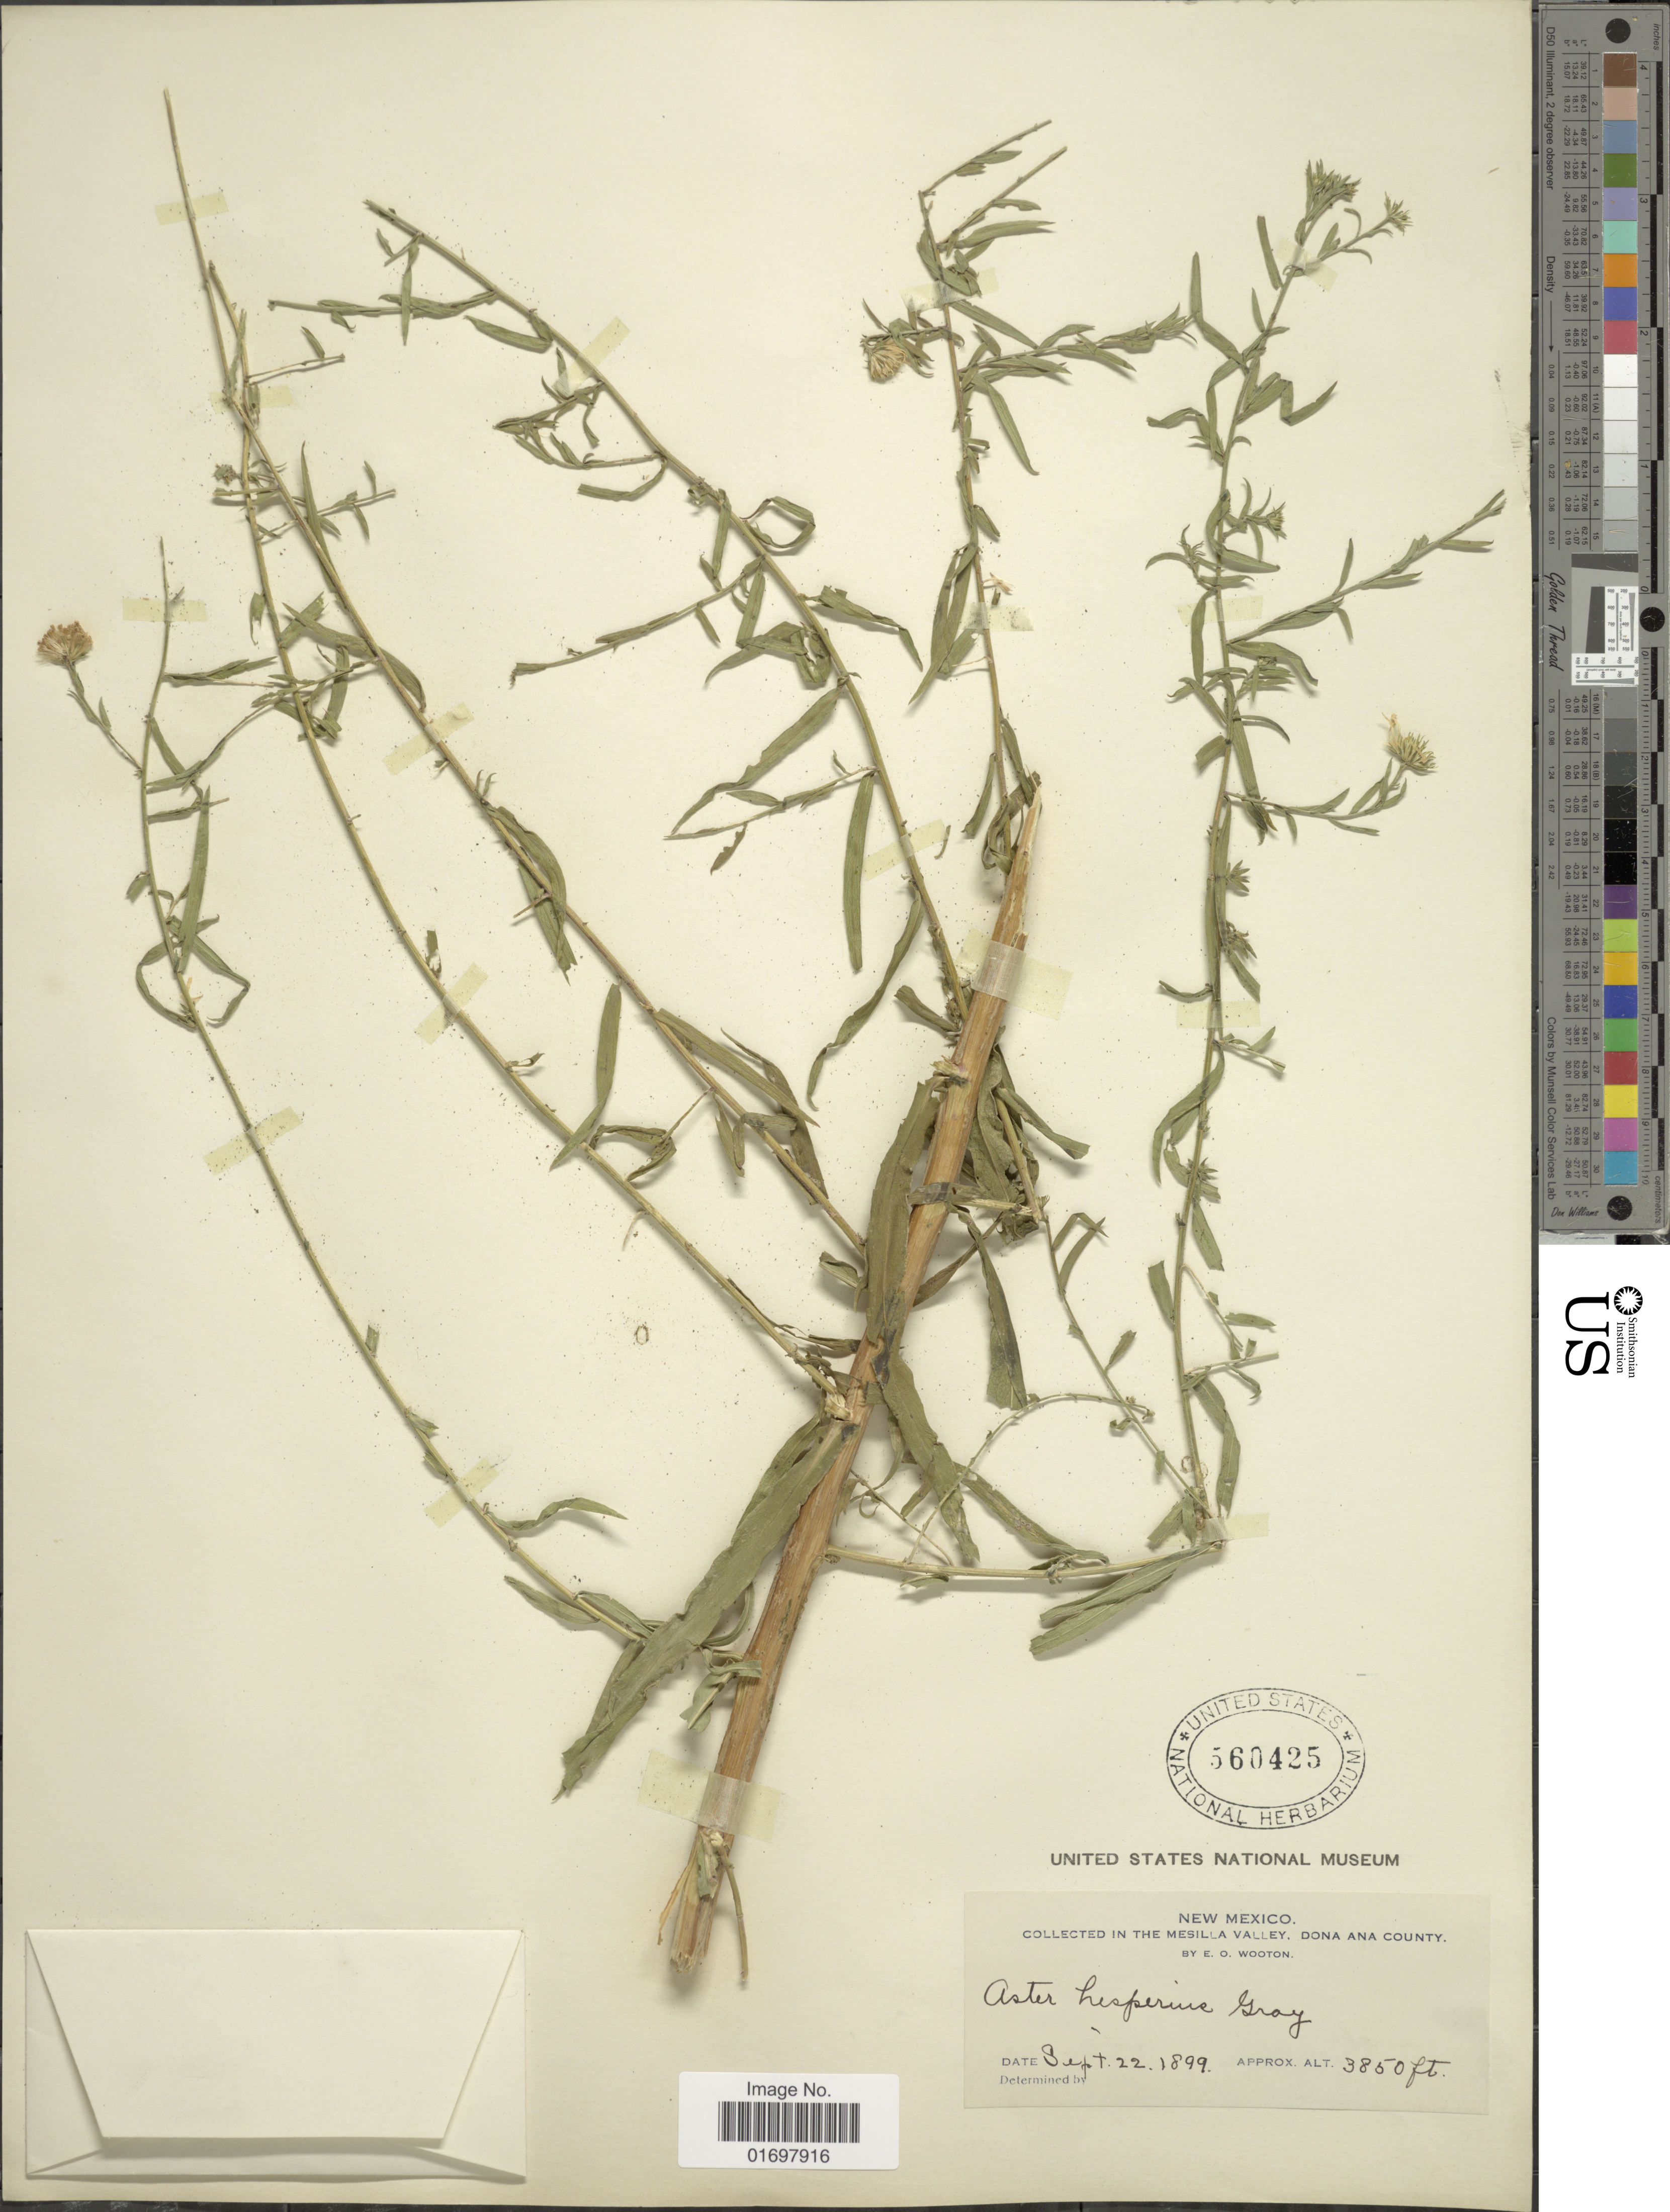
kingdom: Plantae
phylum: Tracheophyta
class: Magnoliopsida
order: Asterales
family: Asteraceae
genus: Symphyotrichum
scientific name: Symphyotrichum lanceolatum var. hesperium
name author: (A. Gray) G.L. Nesom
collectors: E. O. Wooton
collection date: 1899-09-22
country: United States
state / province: New Mexico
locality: New Mexico. Mesilla Valley, Dona Ana County.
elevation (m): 1173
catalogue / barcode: US 560425